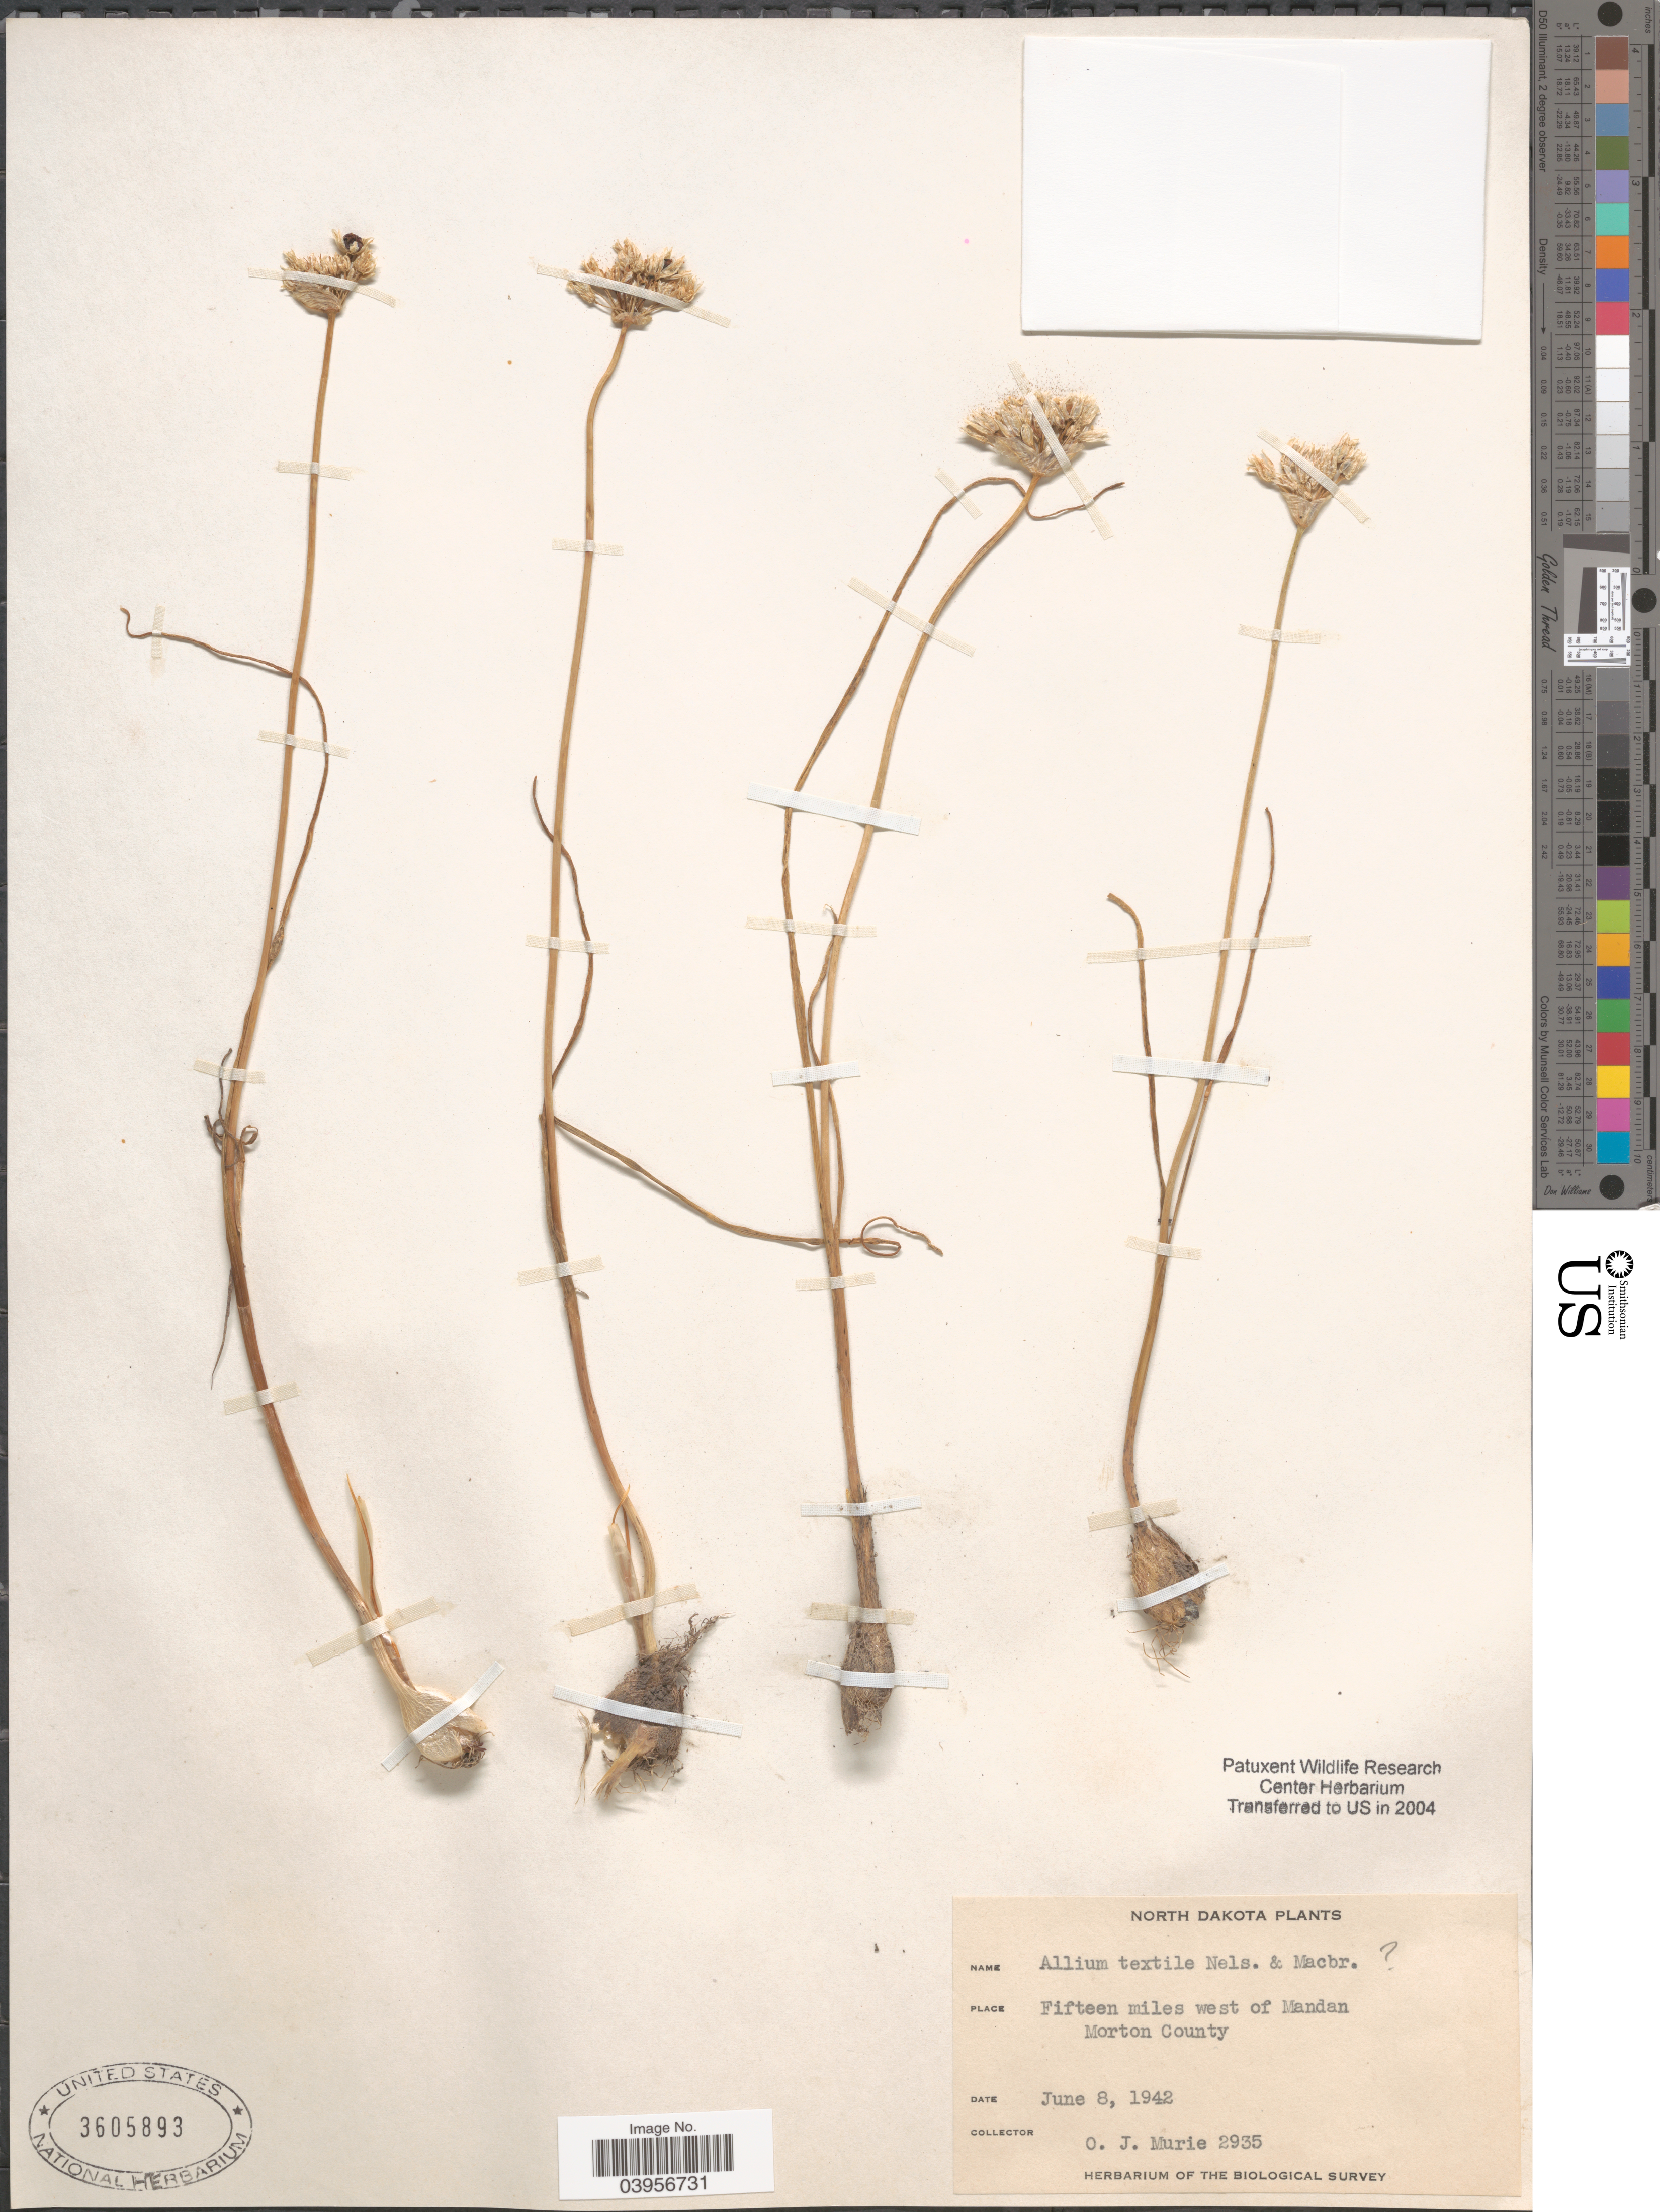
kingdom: Plantae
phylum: Tracheophyta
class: Liliopsida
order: Asparagales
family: Amaryllidaceae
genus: Allium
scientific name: Allium textile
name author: A. Nelson & J.F. Macbr.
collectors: O. Murie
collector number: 2935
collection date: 1942-06-08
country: United States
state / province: North Dakota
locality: Fifteen miles west of Mandan Morton County.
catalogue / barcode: US 3605893